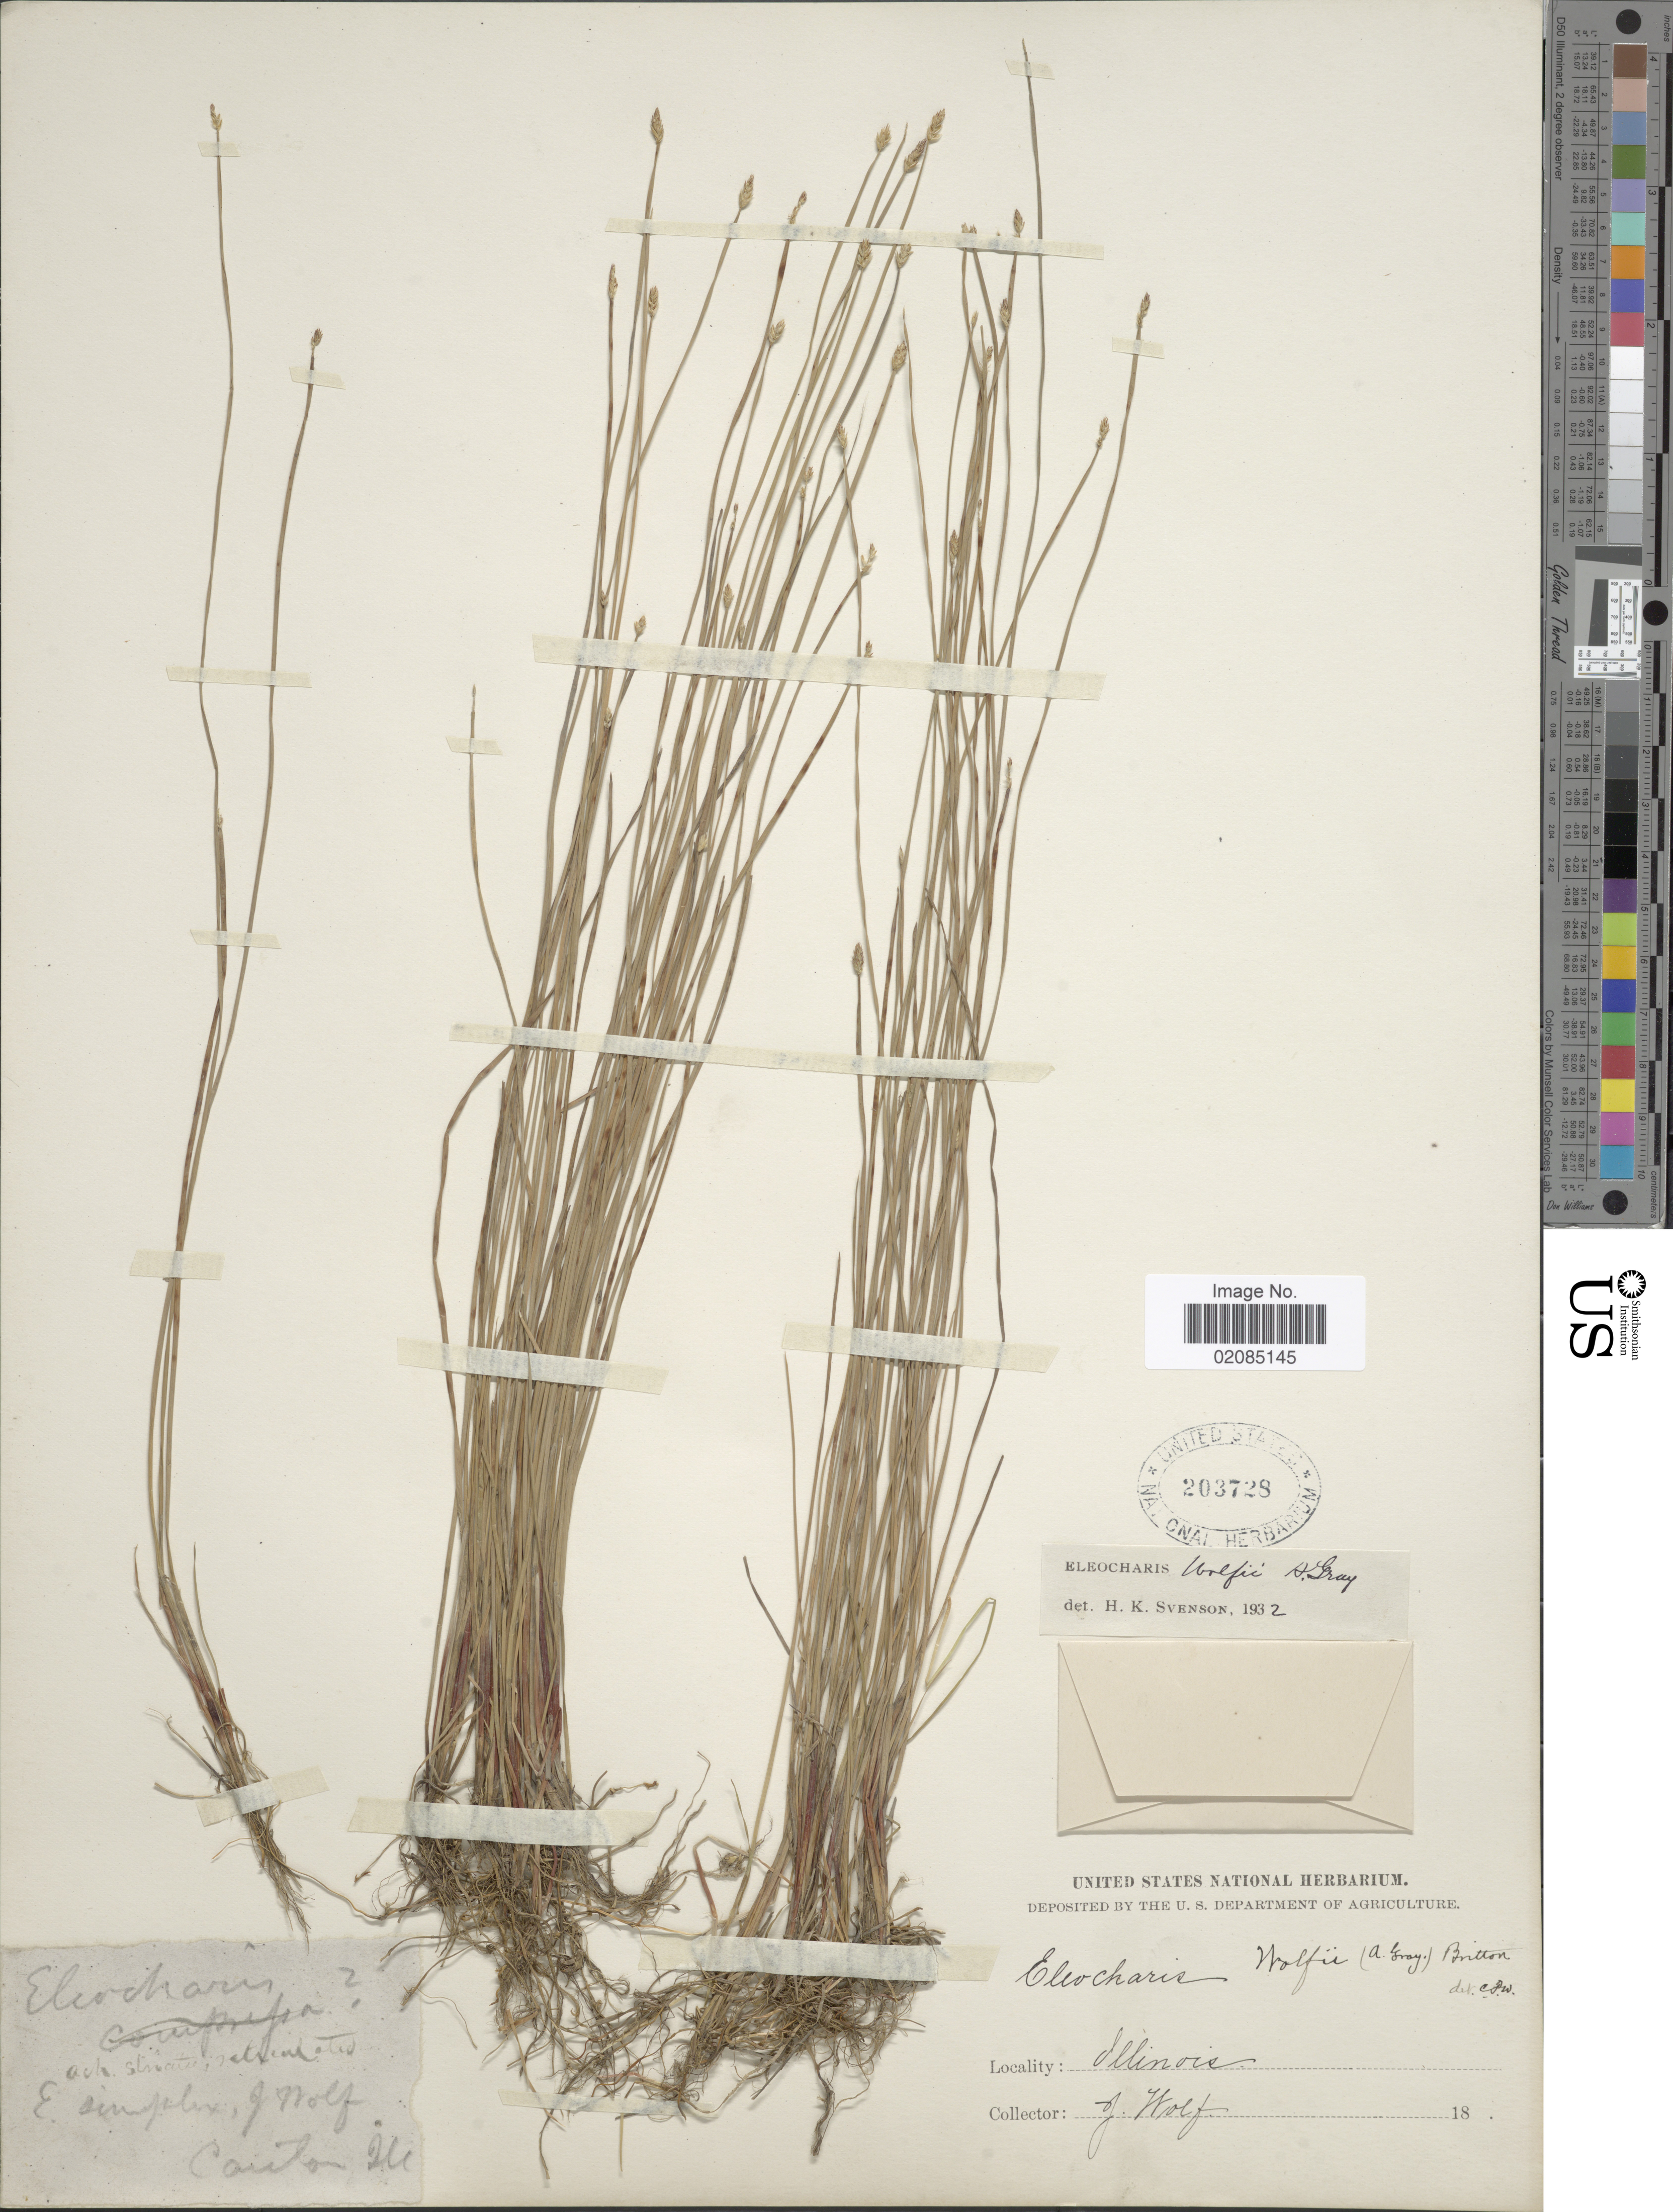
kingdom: Plantae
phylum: Tracheophyta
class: Liliopsida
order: Poales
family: Cyperaceae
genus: Eleocharis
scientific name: Eleocharis wolfii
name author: (A. Gray) A. Gray ex Britton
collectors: J. Wolf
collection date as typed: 18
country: United States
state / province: Illinois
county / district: Fulton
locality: Canton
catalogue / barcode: US 203728